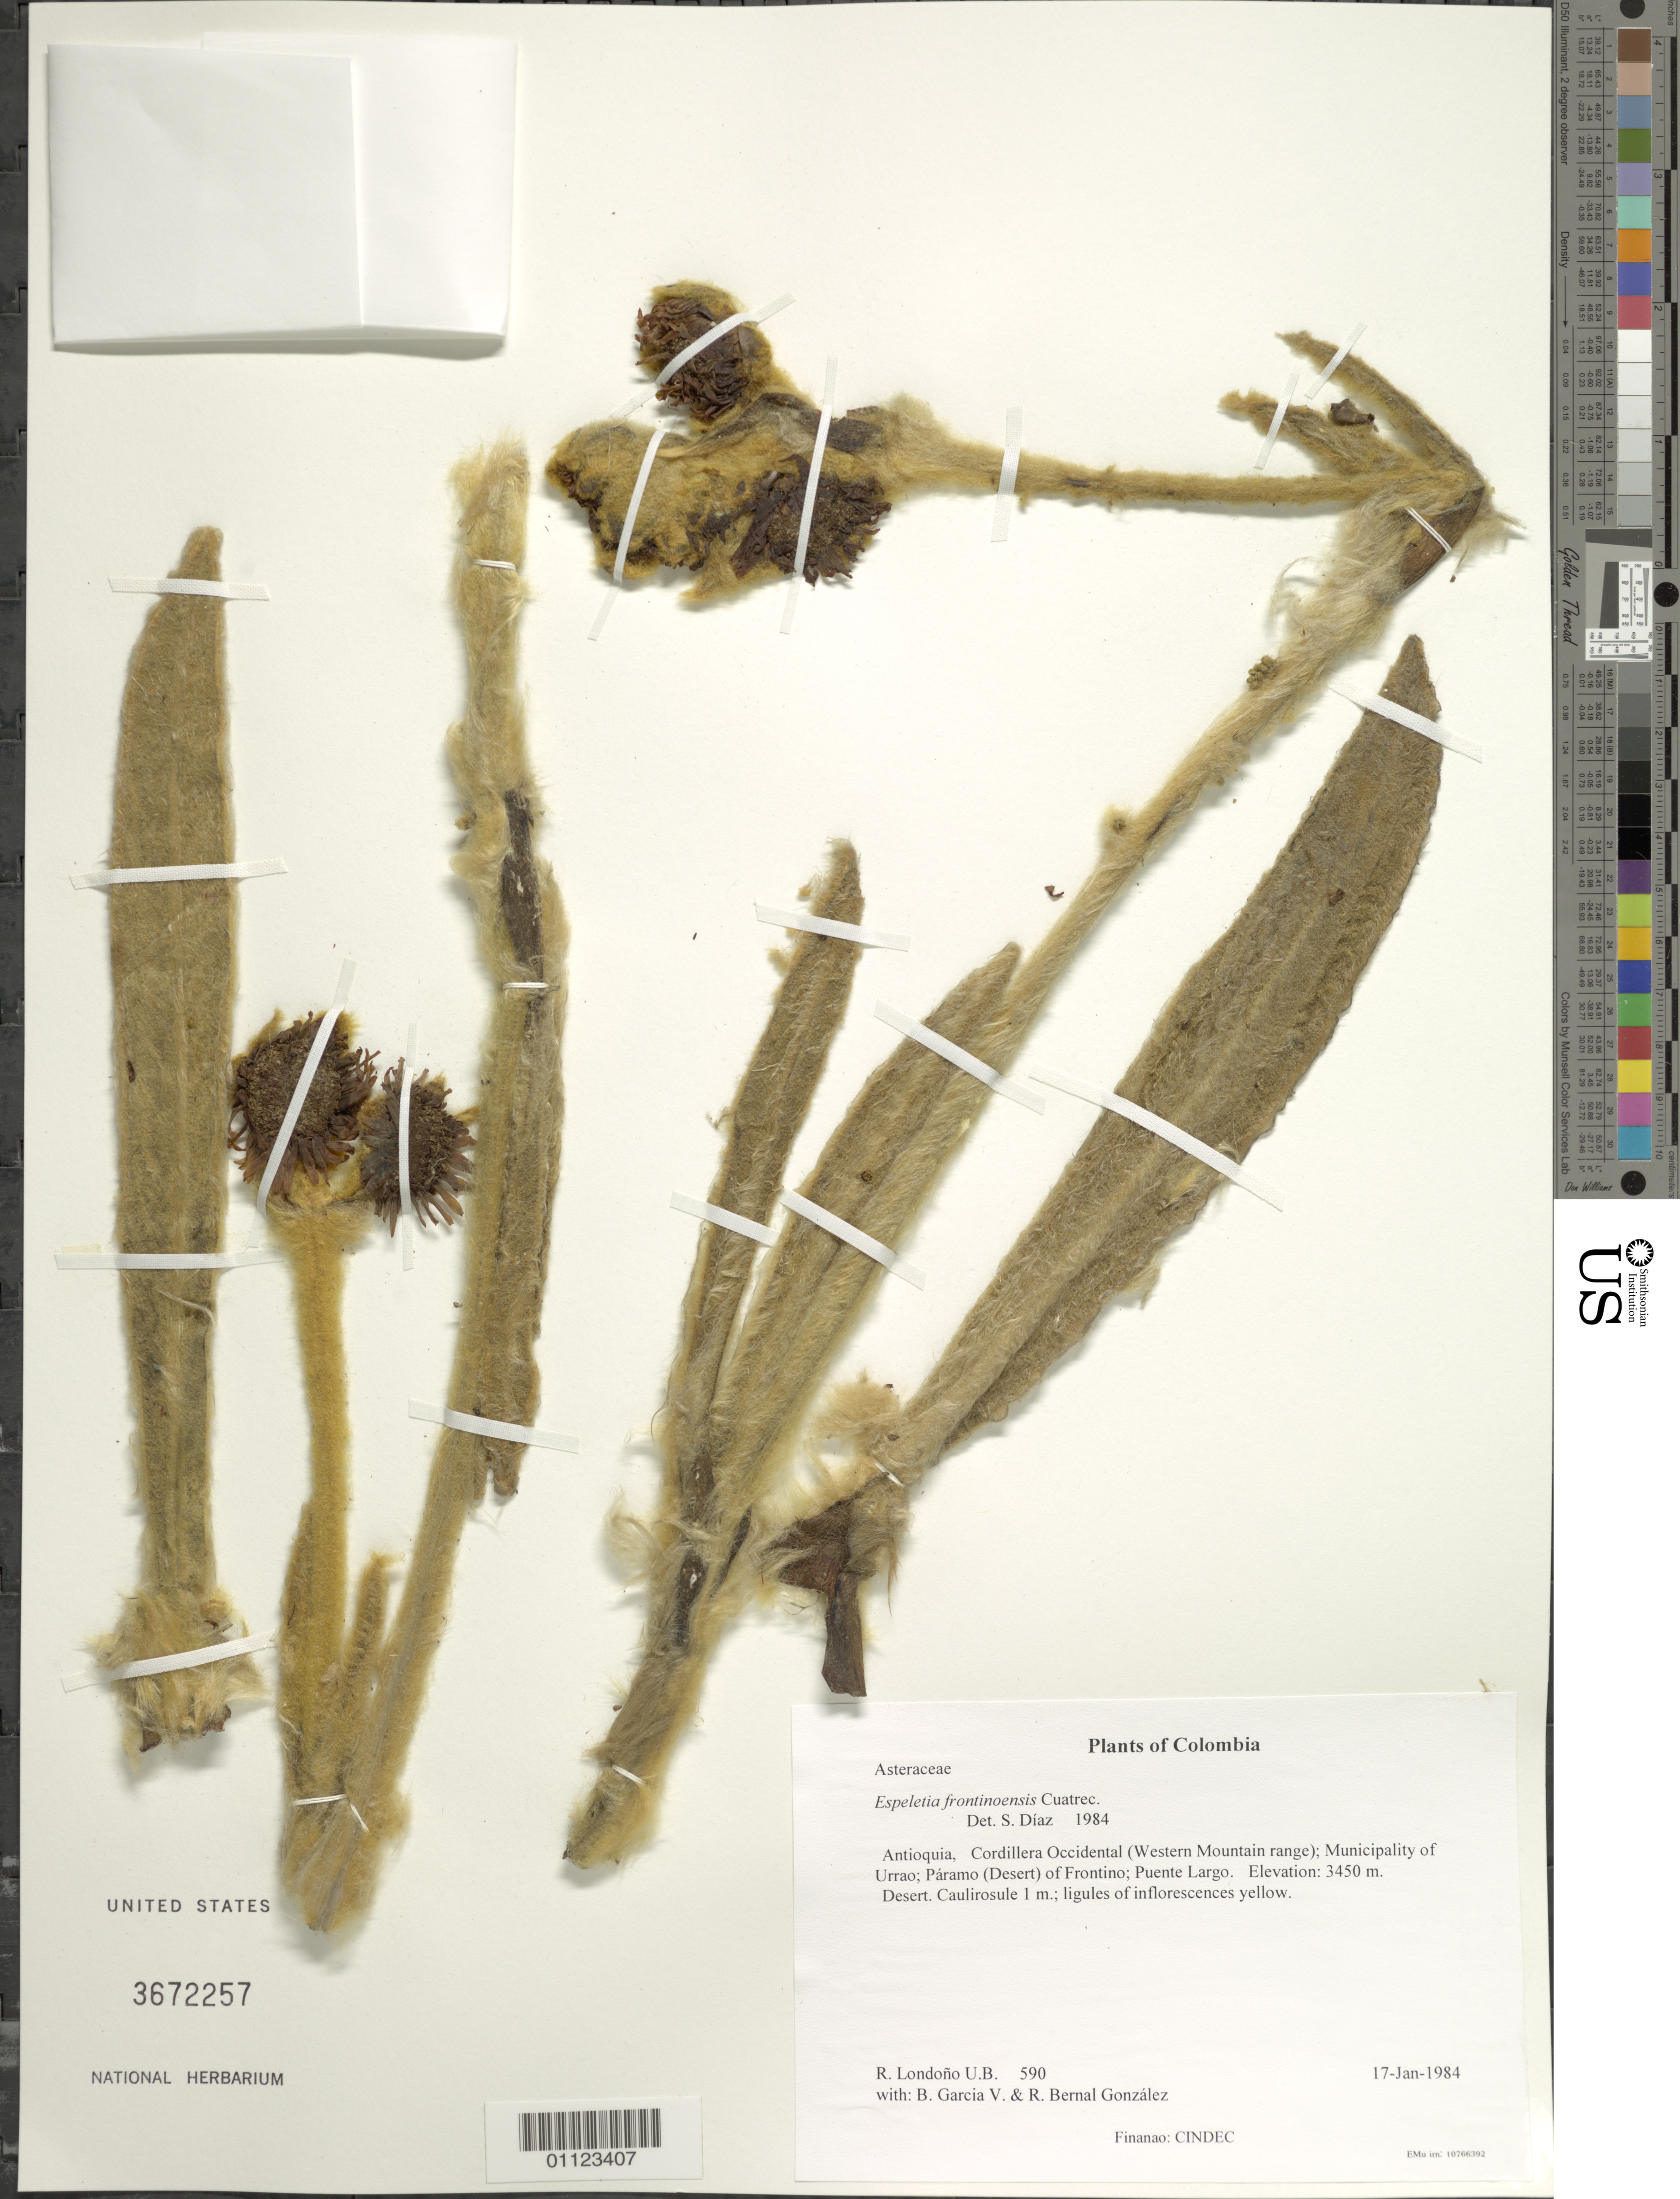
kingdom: Plantae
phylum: Tracheophyta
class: Magnoliopsida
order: Asterales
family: Asteraceae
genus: Espeletia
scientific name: Espeletia frontinoensis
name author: Cuatrec.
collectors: R. Londono U.B., B. Garcia V. & R. Bernal González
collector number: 590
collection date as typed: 17-Jan-84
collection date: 1984-01-17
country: Colombia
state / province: Antioquia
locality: Cordillera Occidental (Western Mountain range); Municipality of Urrao; Páramo (Desert) of Frontino; Puente Largo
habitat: Paramo.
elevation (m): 3450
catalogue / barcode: US 3672257